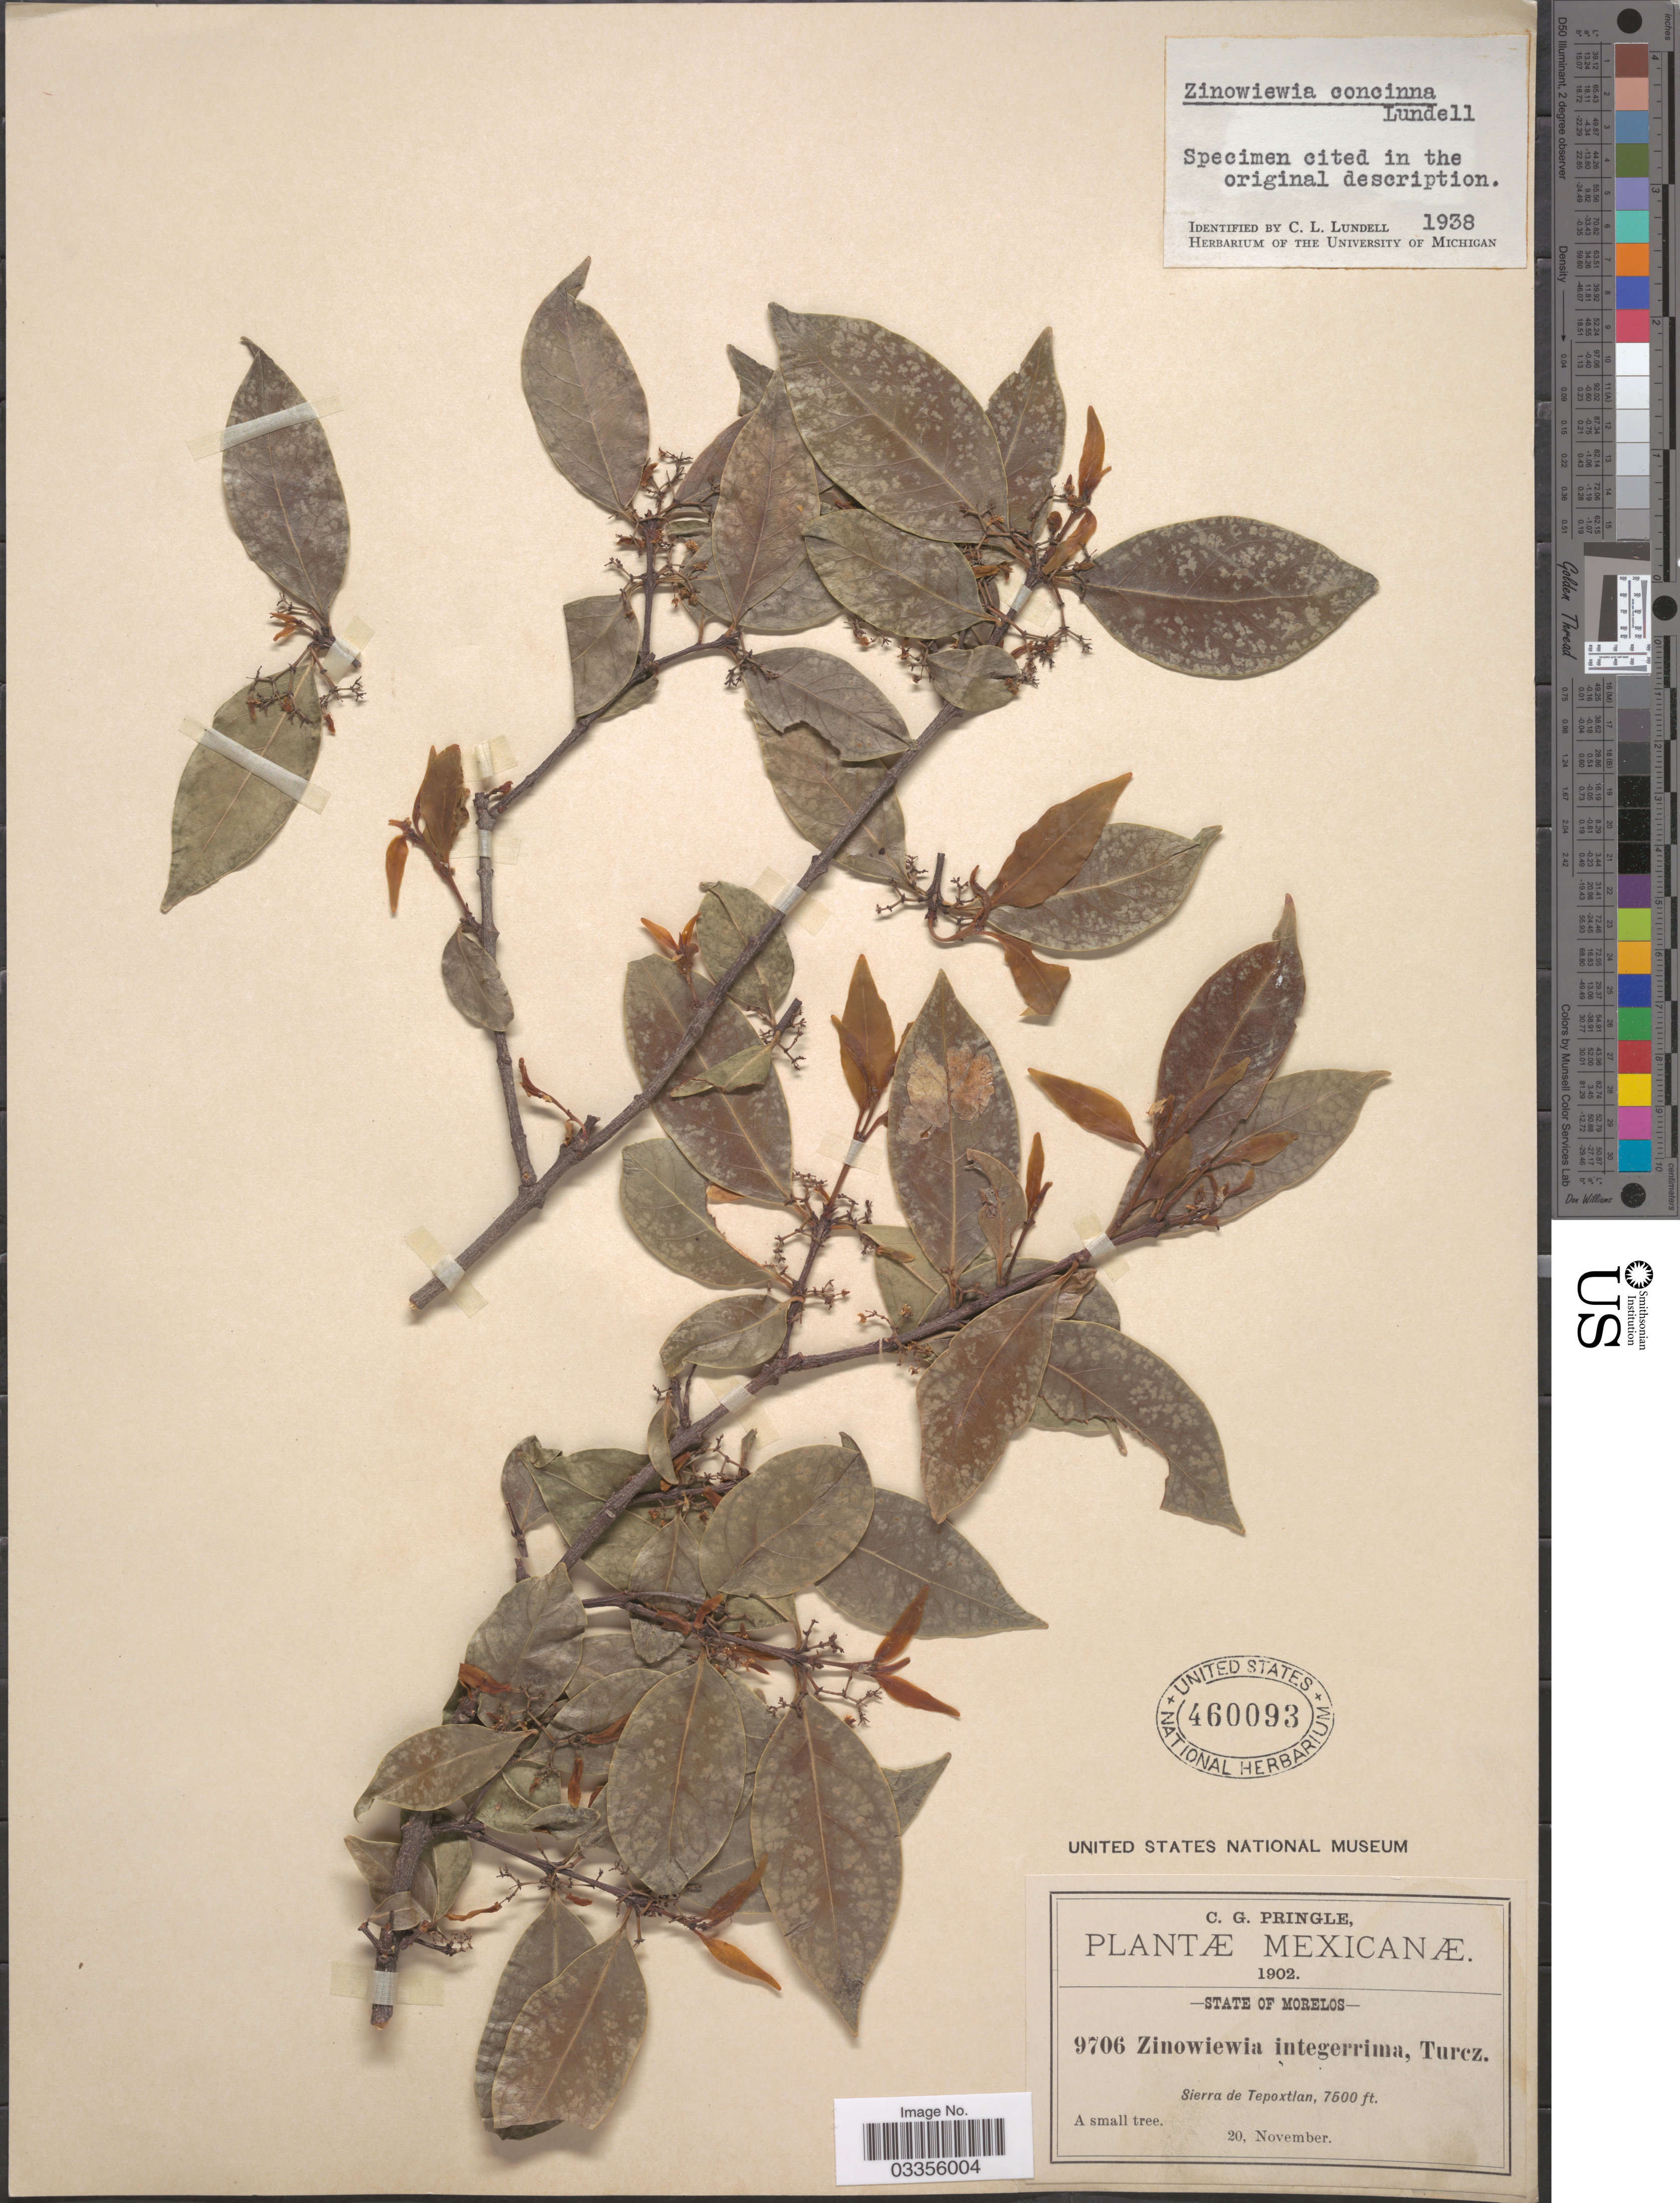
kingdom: Plantae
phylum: Tracheophyta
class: Magnoliopsida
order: Celastrales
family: Celastraceae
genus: Zinowiewia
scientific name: Zinowiewia concinna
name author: Lundell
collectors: C. G. Pringle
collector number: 9706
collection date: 1902-11-20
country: Mexico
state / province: Morelos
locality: Sierra de Tepoxtlan.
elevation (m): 2286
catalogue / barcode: US 460093